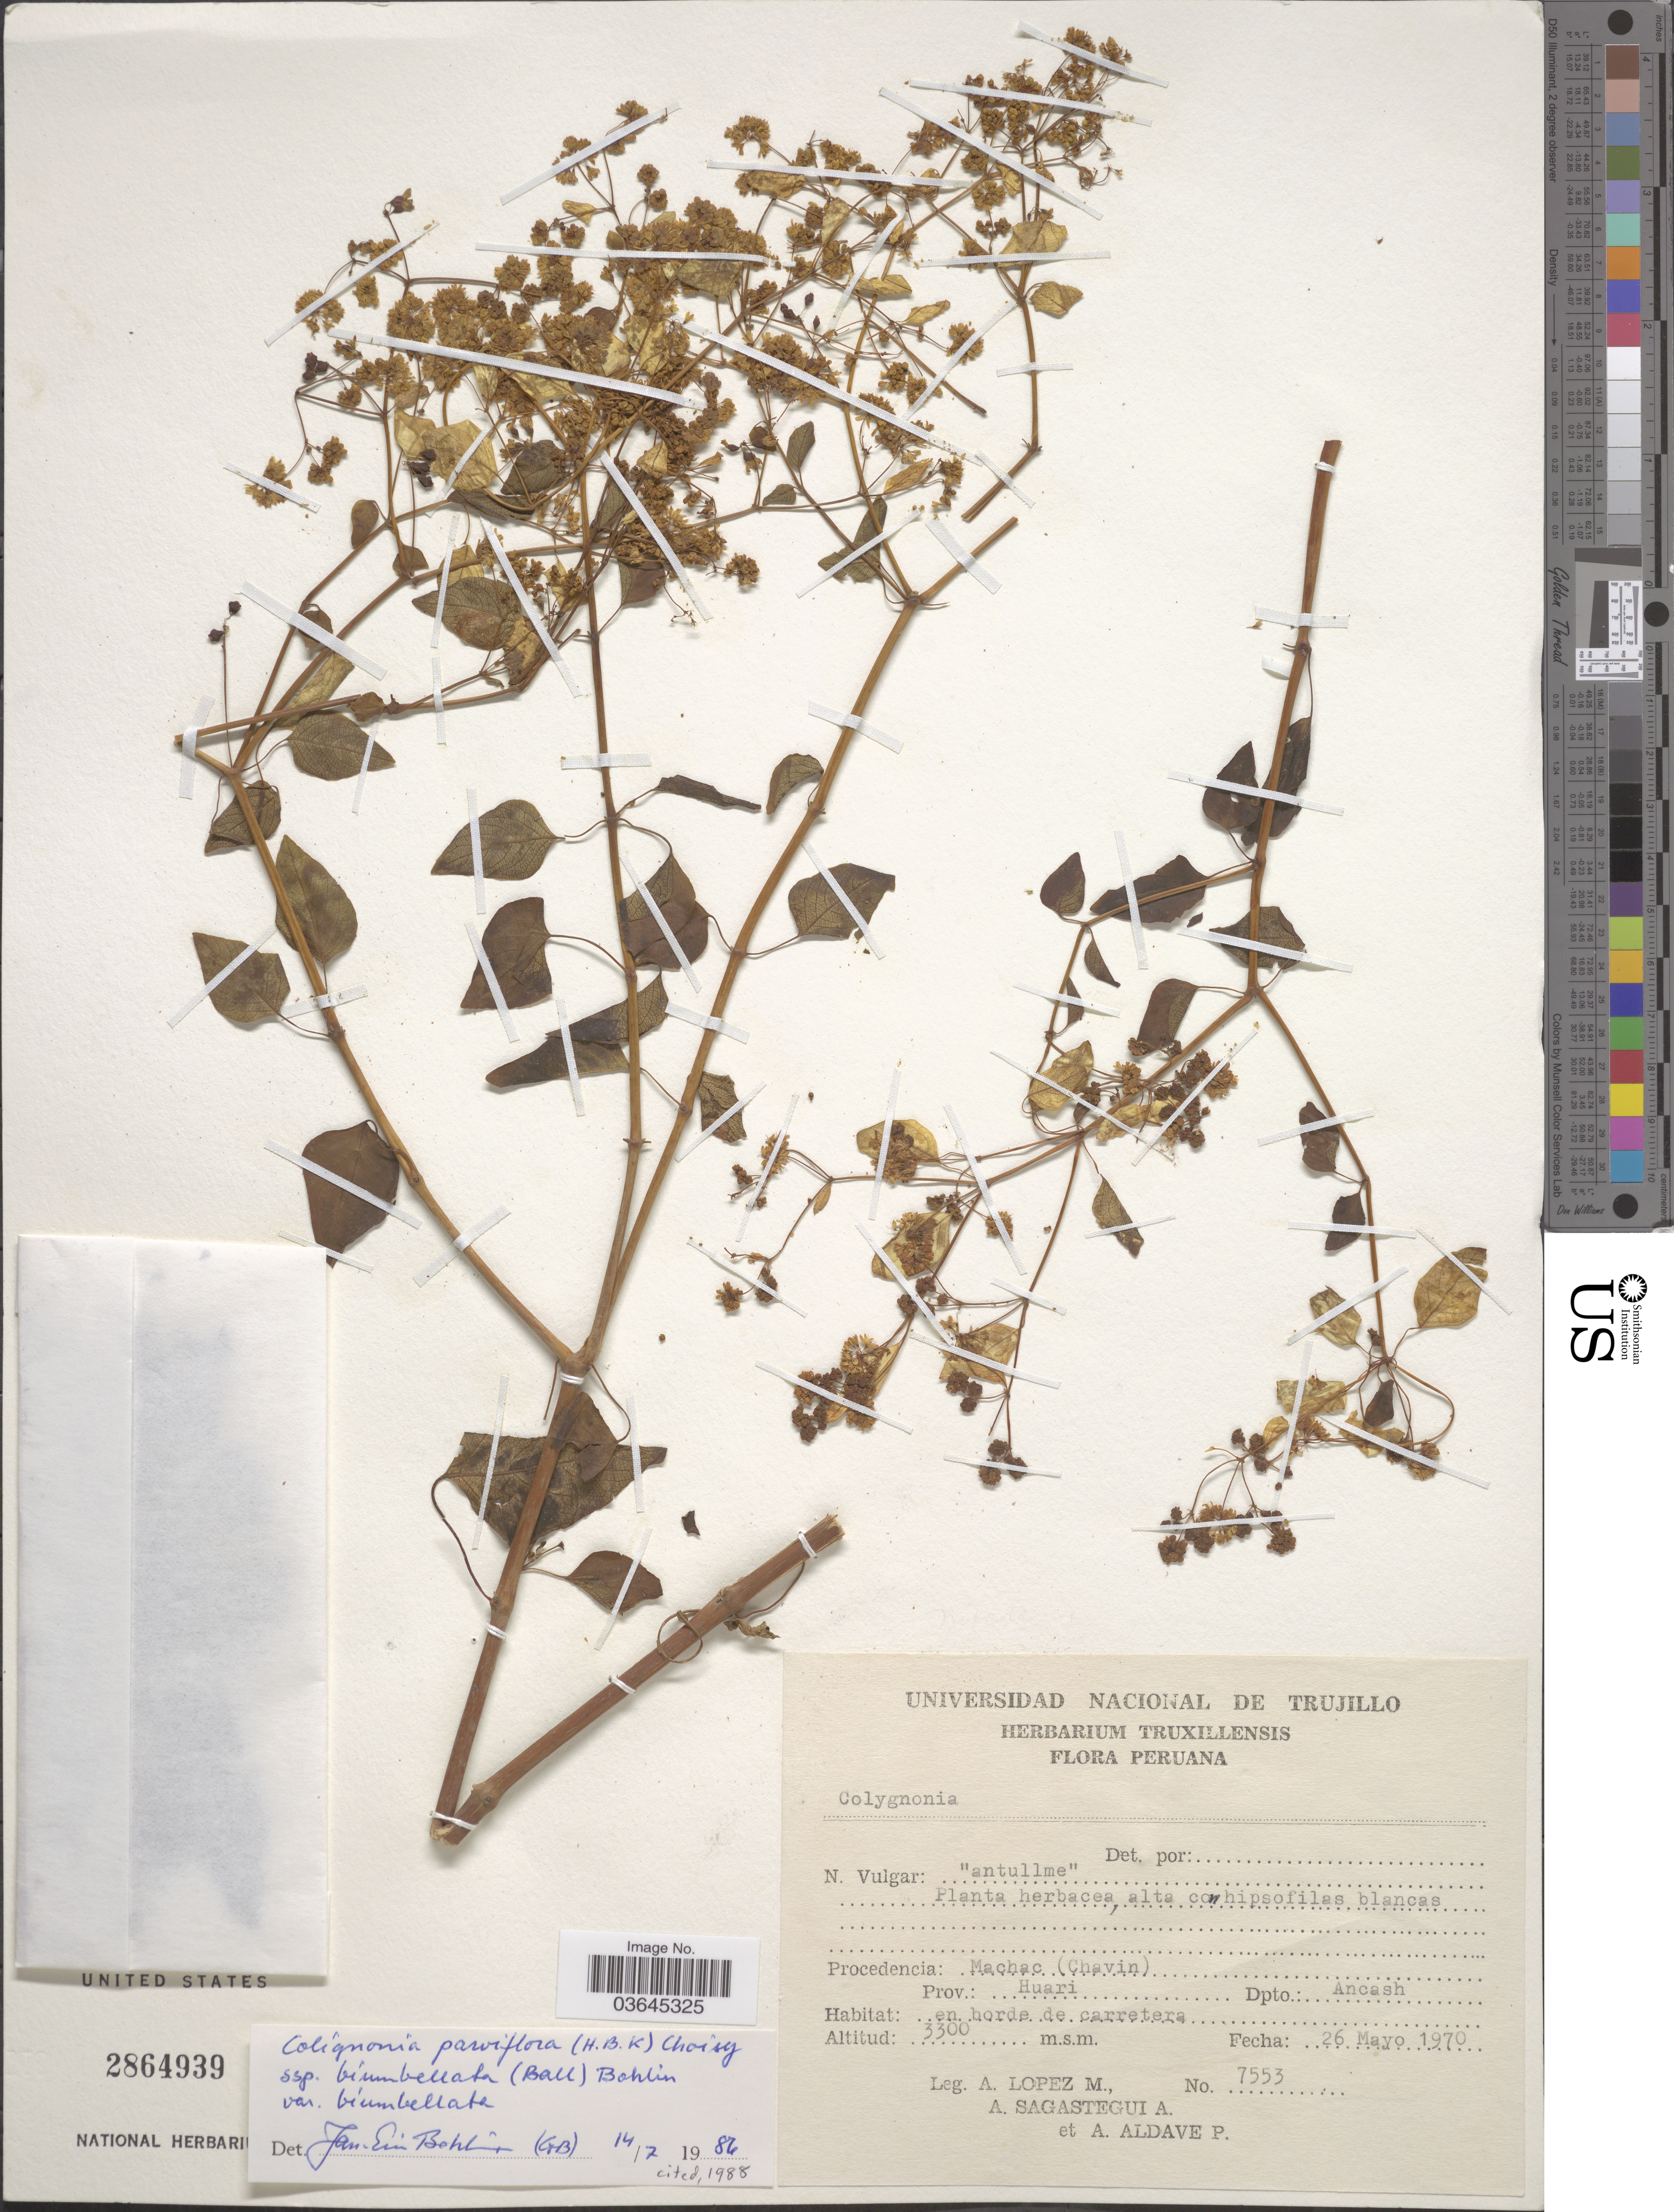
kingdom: Plantae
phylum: Tracheophyta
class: Magnoliopsida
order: Caryophyllales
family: Nyctaginaceae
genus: Colignonia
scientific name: Colignonia parviflora subsp. biumbellata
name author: (Ball) J.E. Bohlin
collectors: A. López M., A. Sagástegui A. & A. Aldave P.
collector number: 7553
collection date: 1970-05-26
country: Peru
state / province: Ancash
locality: Machac (Chavin) Prov.: Huari. Dpto.: Ancash.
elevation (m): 3300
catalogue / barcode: US 2864939